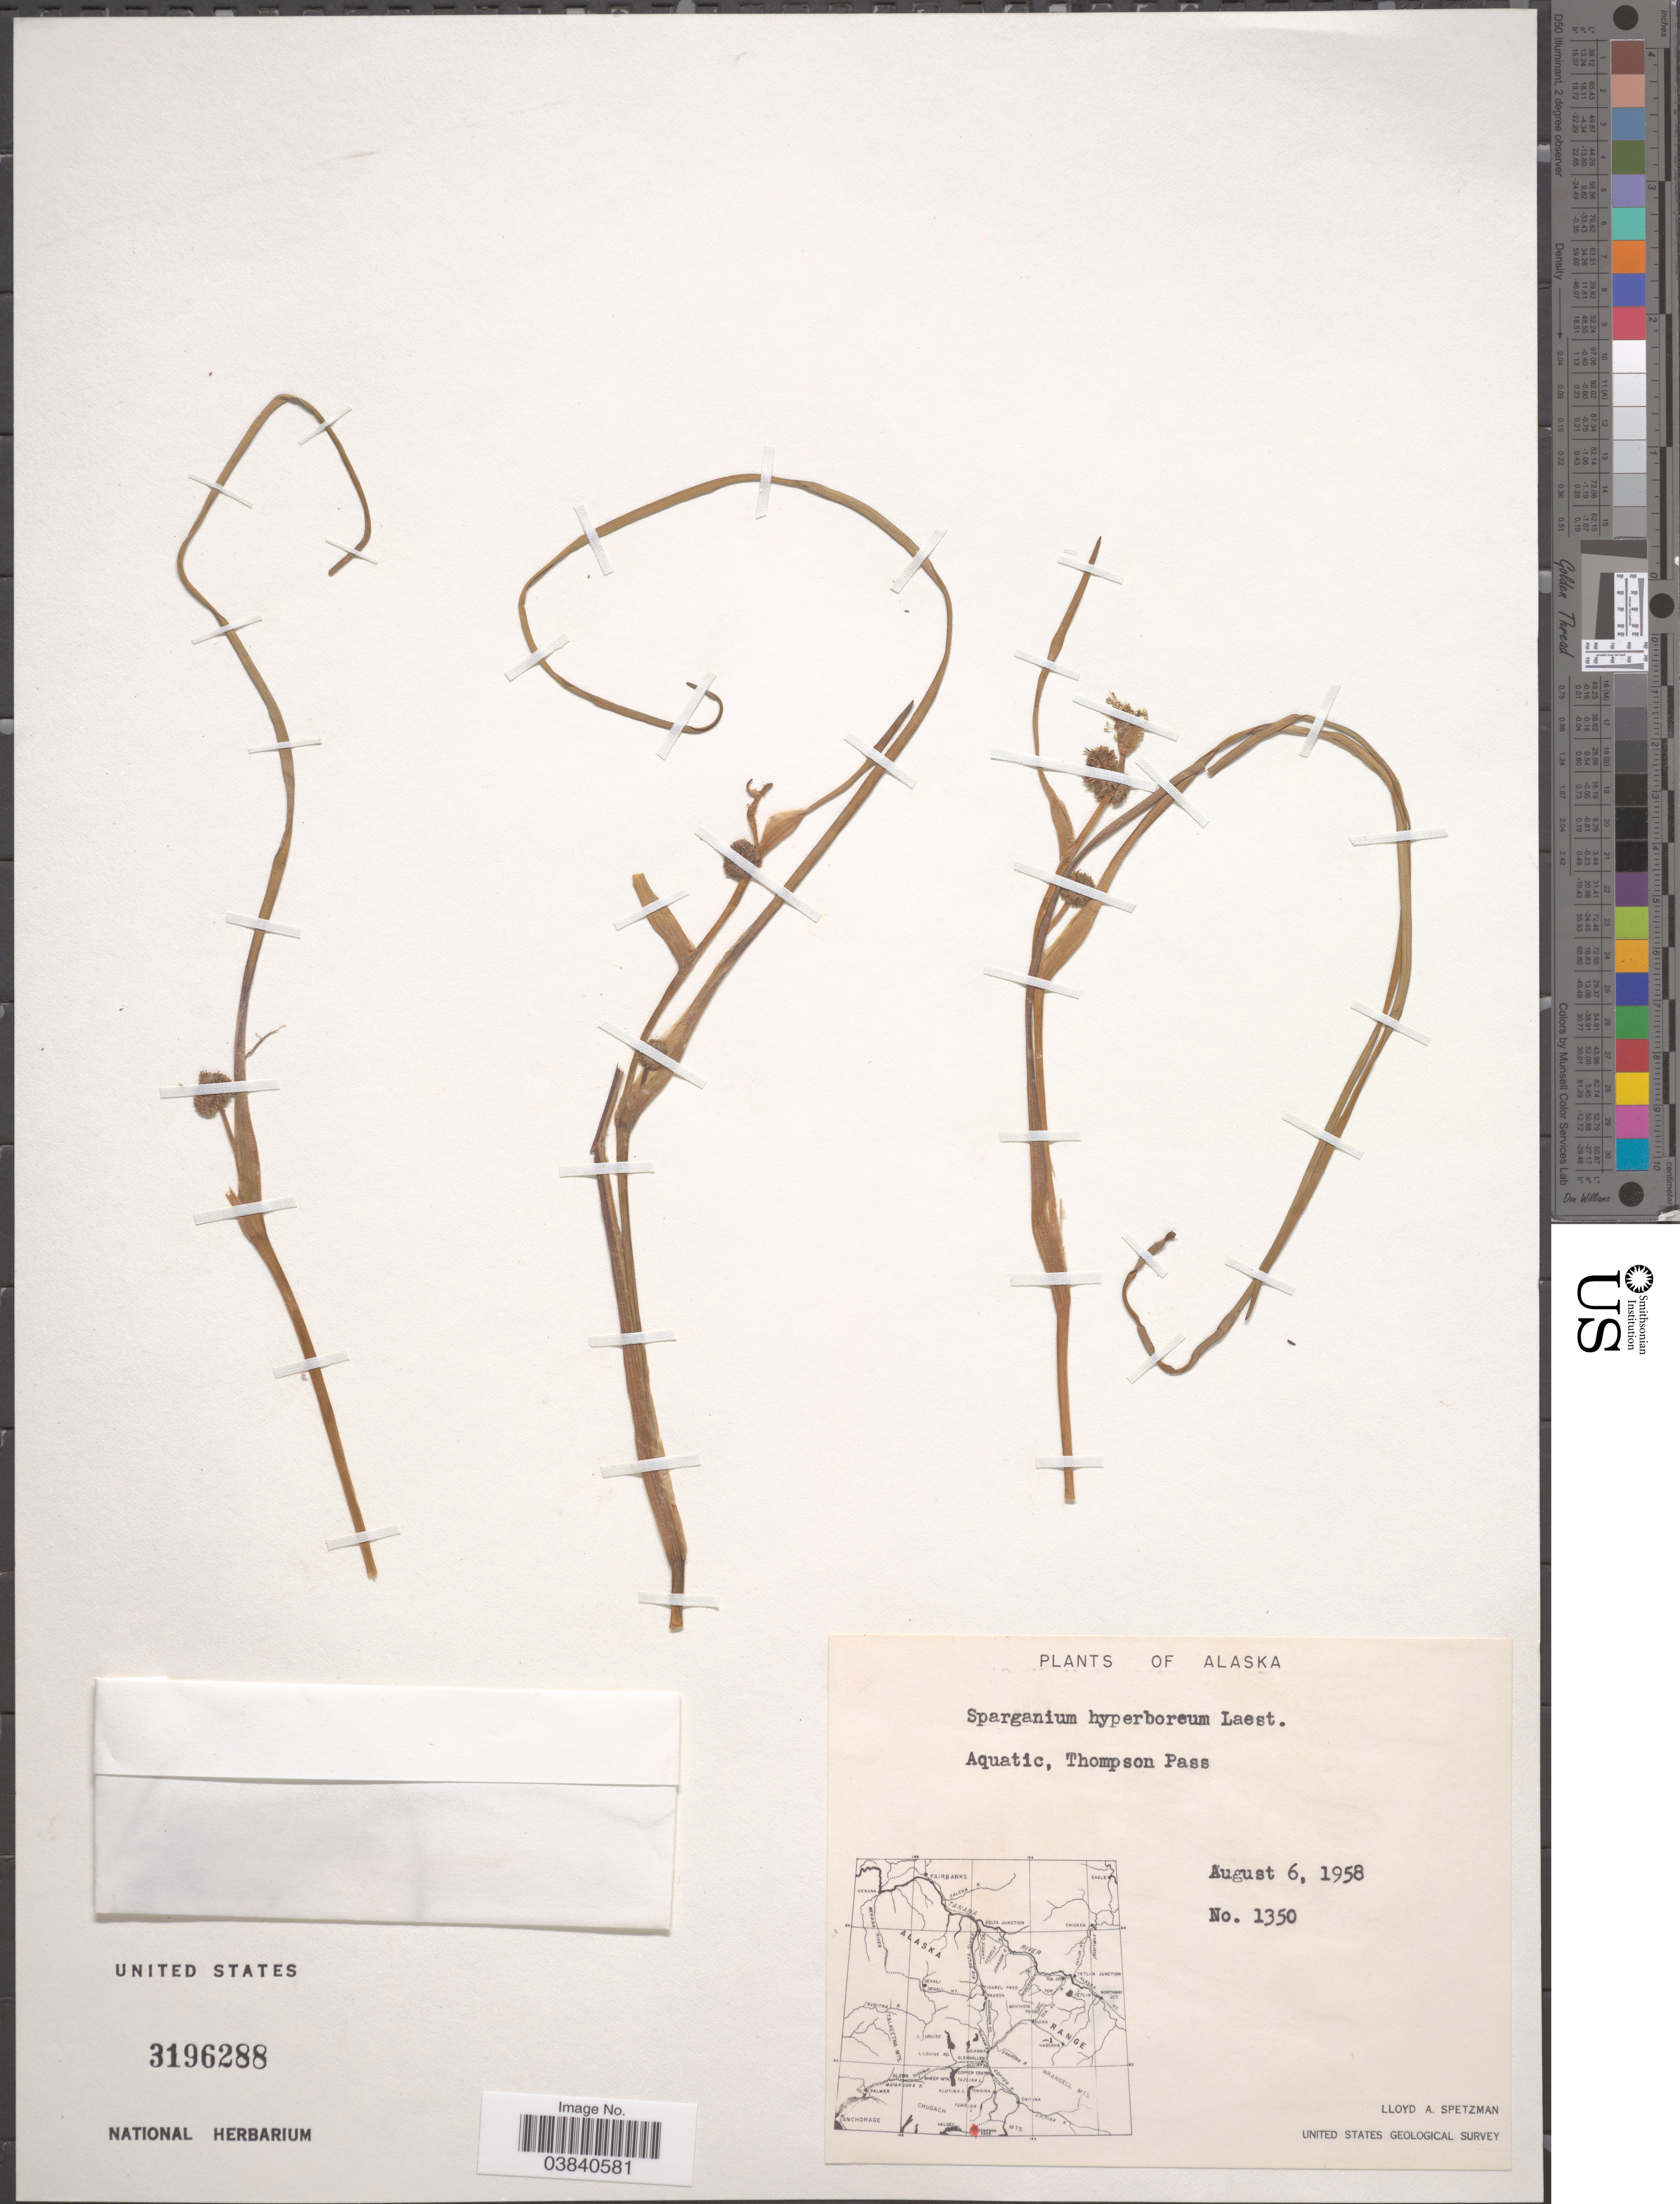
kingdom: Plantae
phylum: Tracheophyta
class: Liliopsida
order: Poales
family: Typhaceae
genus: Sparganium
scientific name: Sparganium hyperboreum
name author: Beurl. ex Laest.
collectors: L. Spetzman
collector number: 1350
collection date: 1958-08-06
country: United States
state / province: Alaska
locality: Aquatic, Thompson Pass.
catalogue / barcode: US 3196288